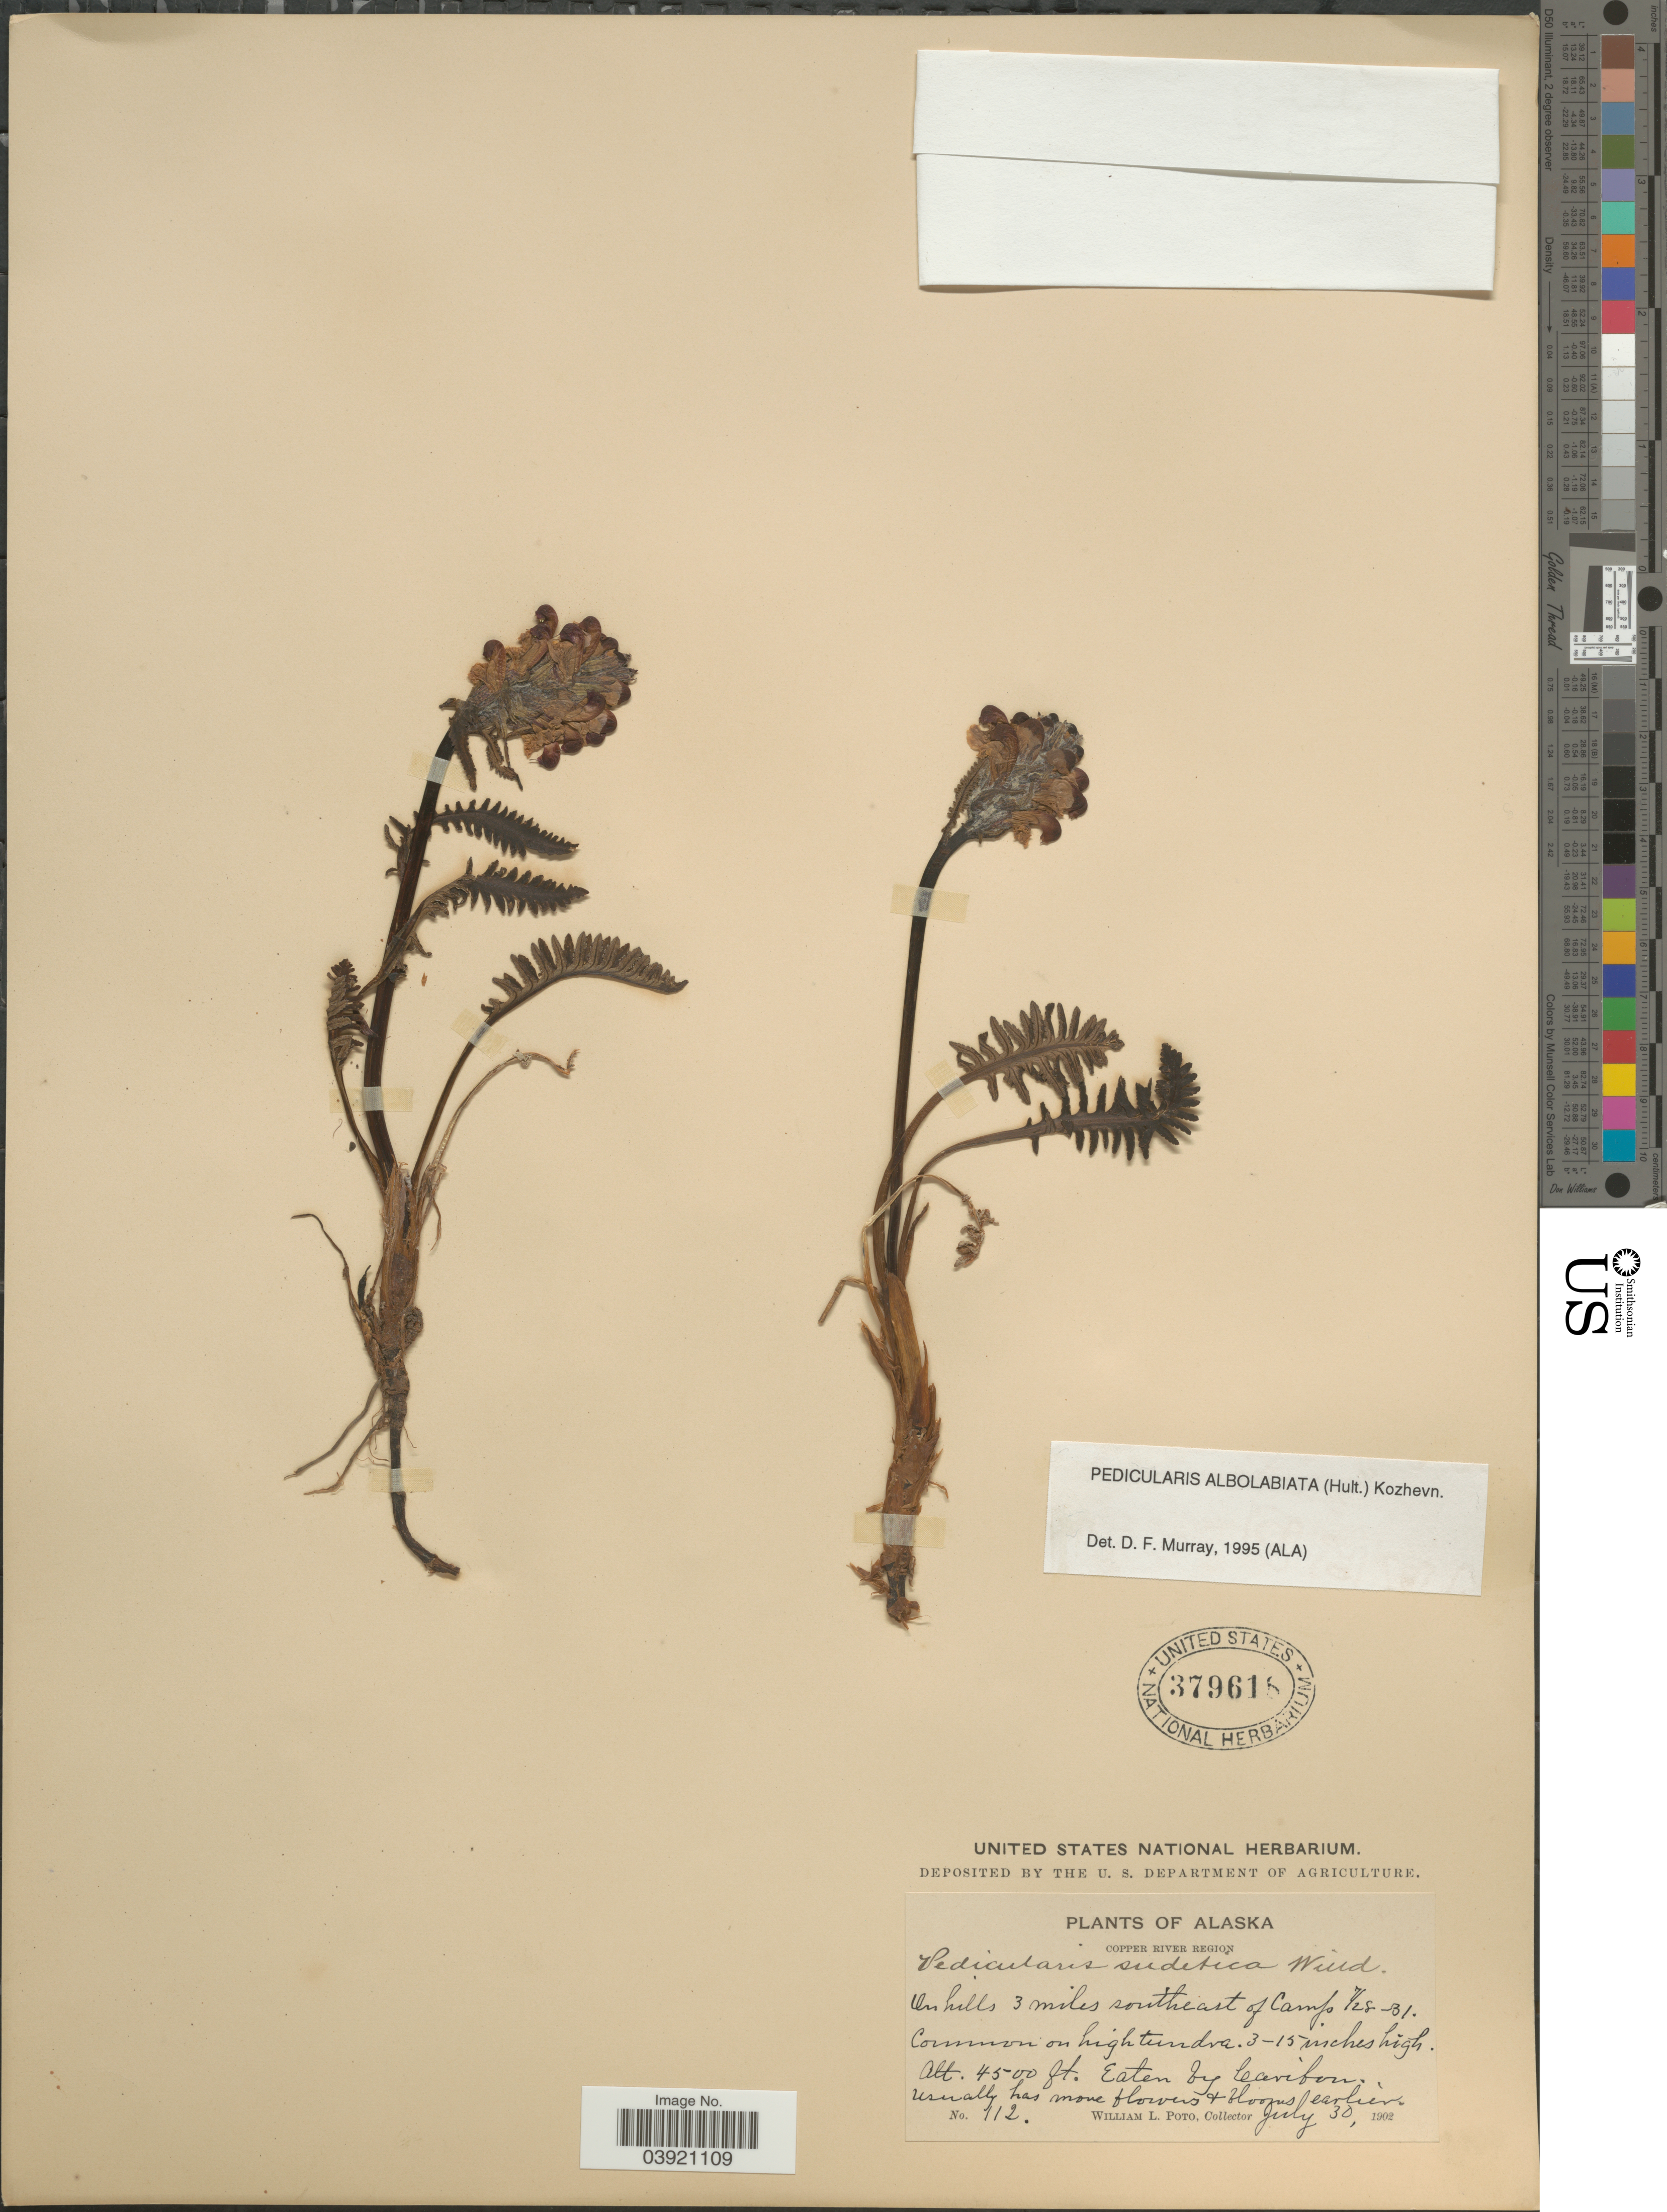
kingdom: Plantae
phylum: Tracheophyta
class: Magnoliopsida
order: Lamiales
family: Orobanchaceae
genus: Pedicularis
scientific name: Pedicularis albolabiata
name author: (Hultén) Kozhevn.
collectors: W. Poto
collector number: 112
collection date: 1902-07-30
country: United States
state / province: Alaska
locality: Copper River Region. On hills 3 miles southeast of Camp 7/28-31.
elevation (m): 1372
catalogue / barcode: US 379618